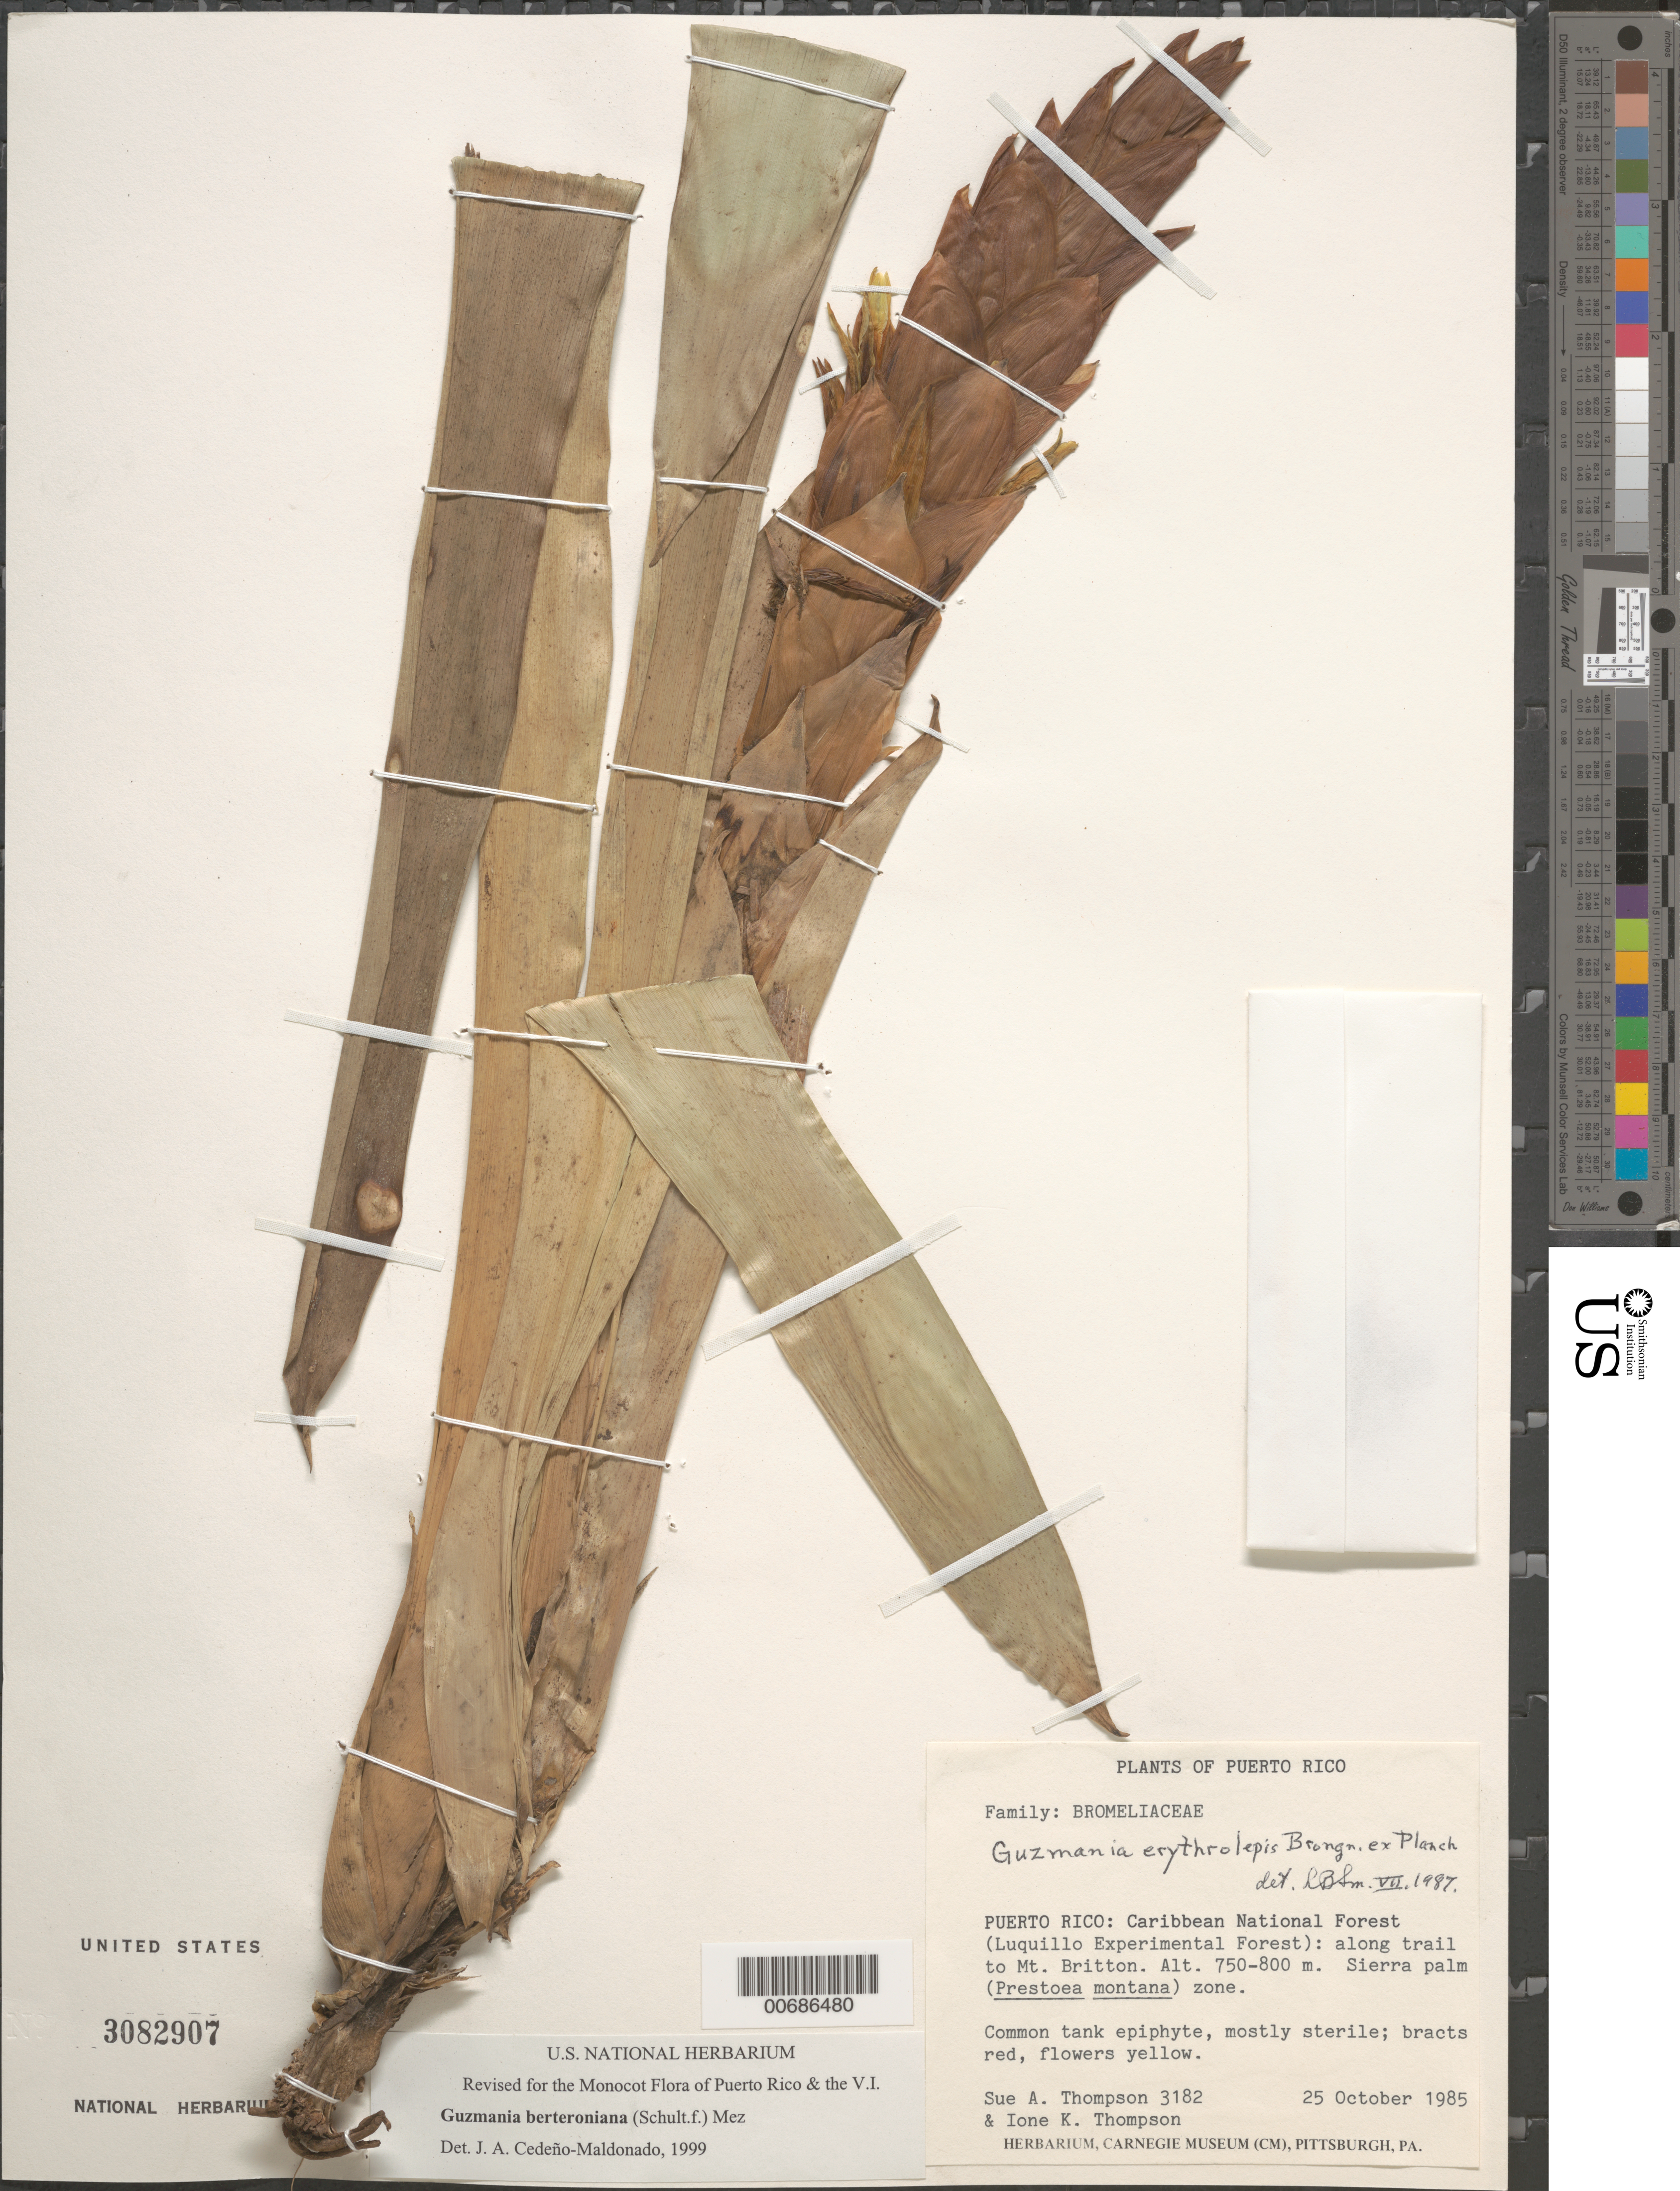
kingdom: Plantae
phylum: Tracheophyta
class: Liliopsida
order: Poales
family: Bromeliaceae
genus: Guzmania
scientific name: Guzmania berteroniana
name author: (Schult. & Schult. f.) Mez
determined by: Cedeño-Maldonado, J. A.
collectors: S. A. Thompson & I. Thompson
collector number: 3182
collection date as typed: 25 Oct 1985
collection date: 1985-10-25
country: Puerto Rico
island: Greater Antilles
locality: Caribbean Natl. Forest (Luquillo Experimental Forest): along trail to Mr. Britton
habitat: Sierra palm (Prestoea montana) zone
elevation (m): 750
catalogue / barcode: US 3082907